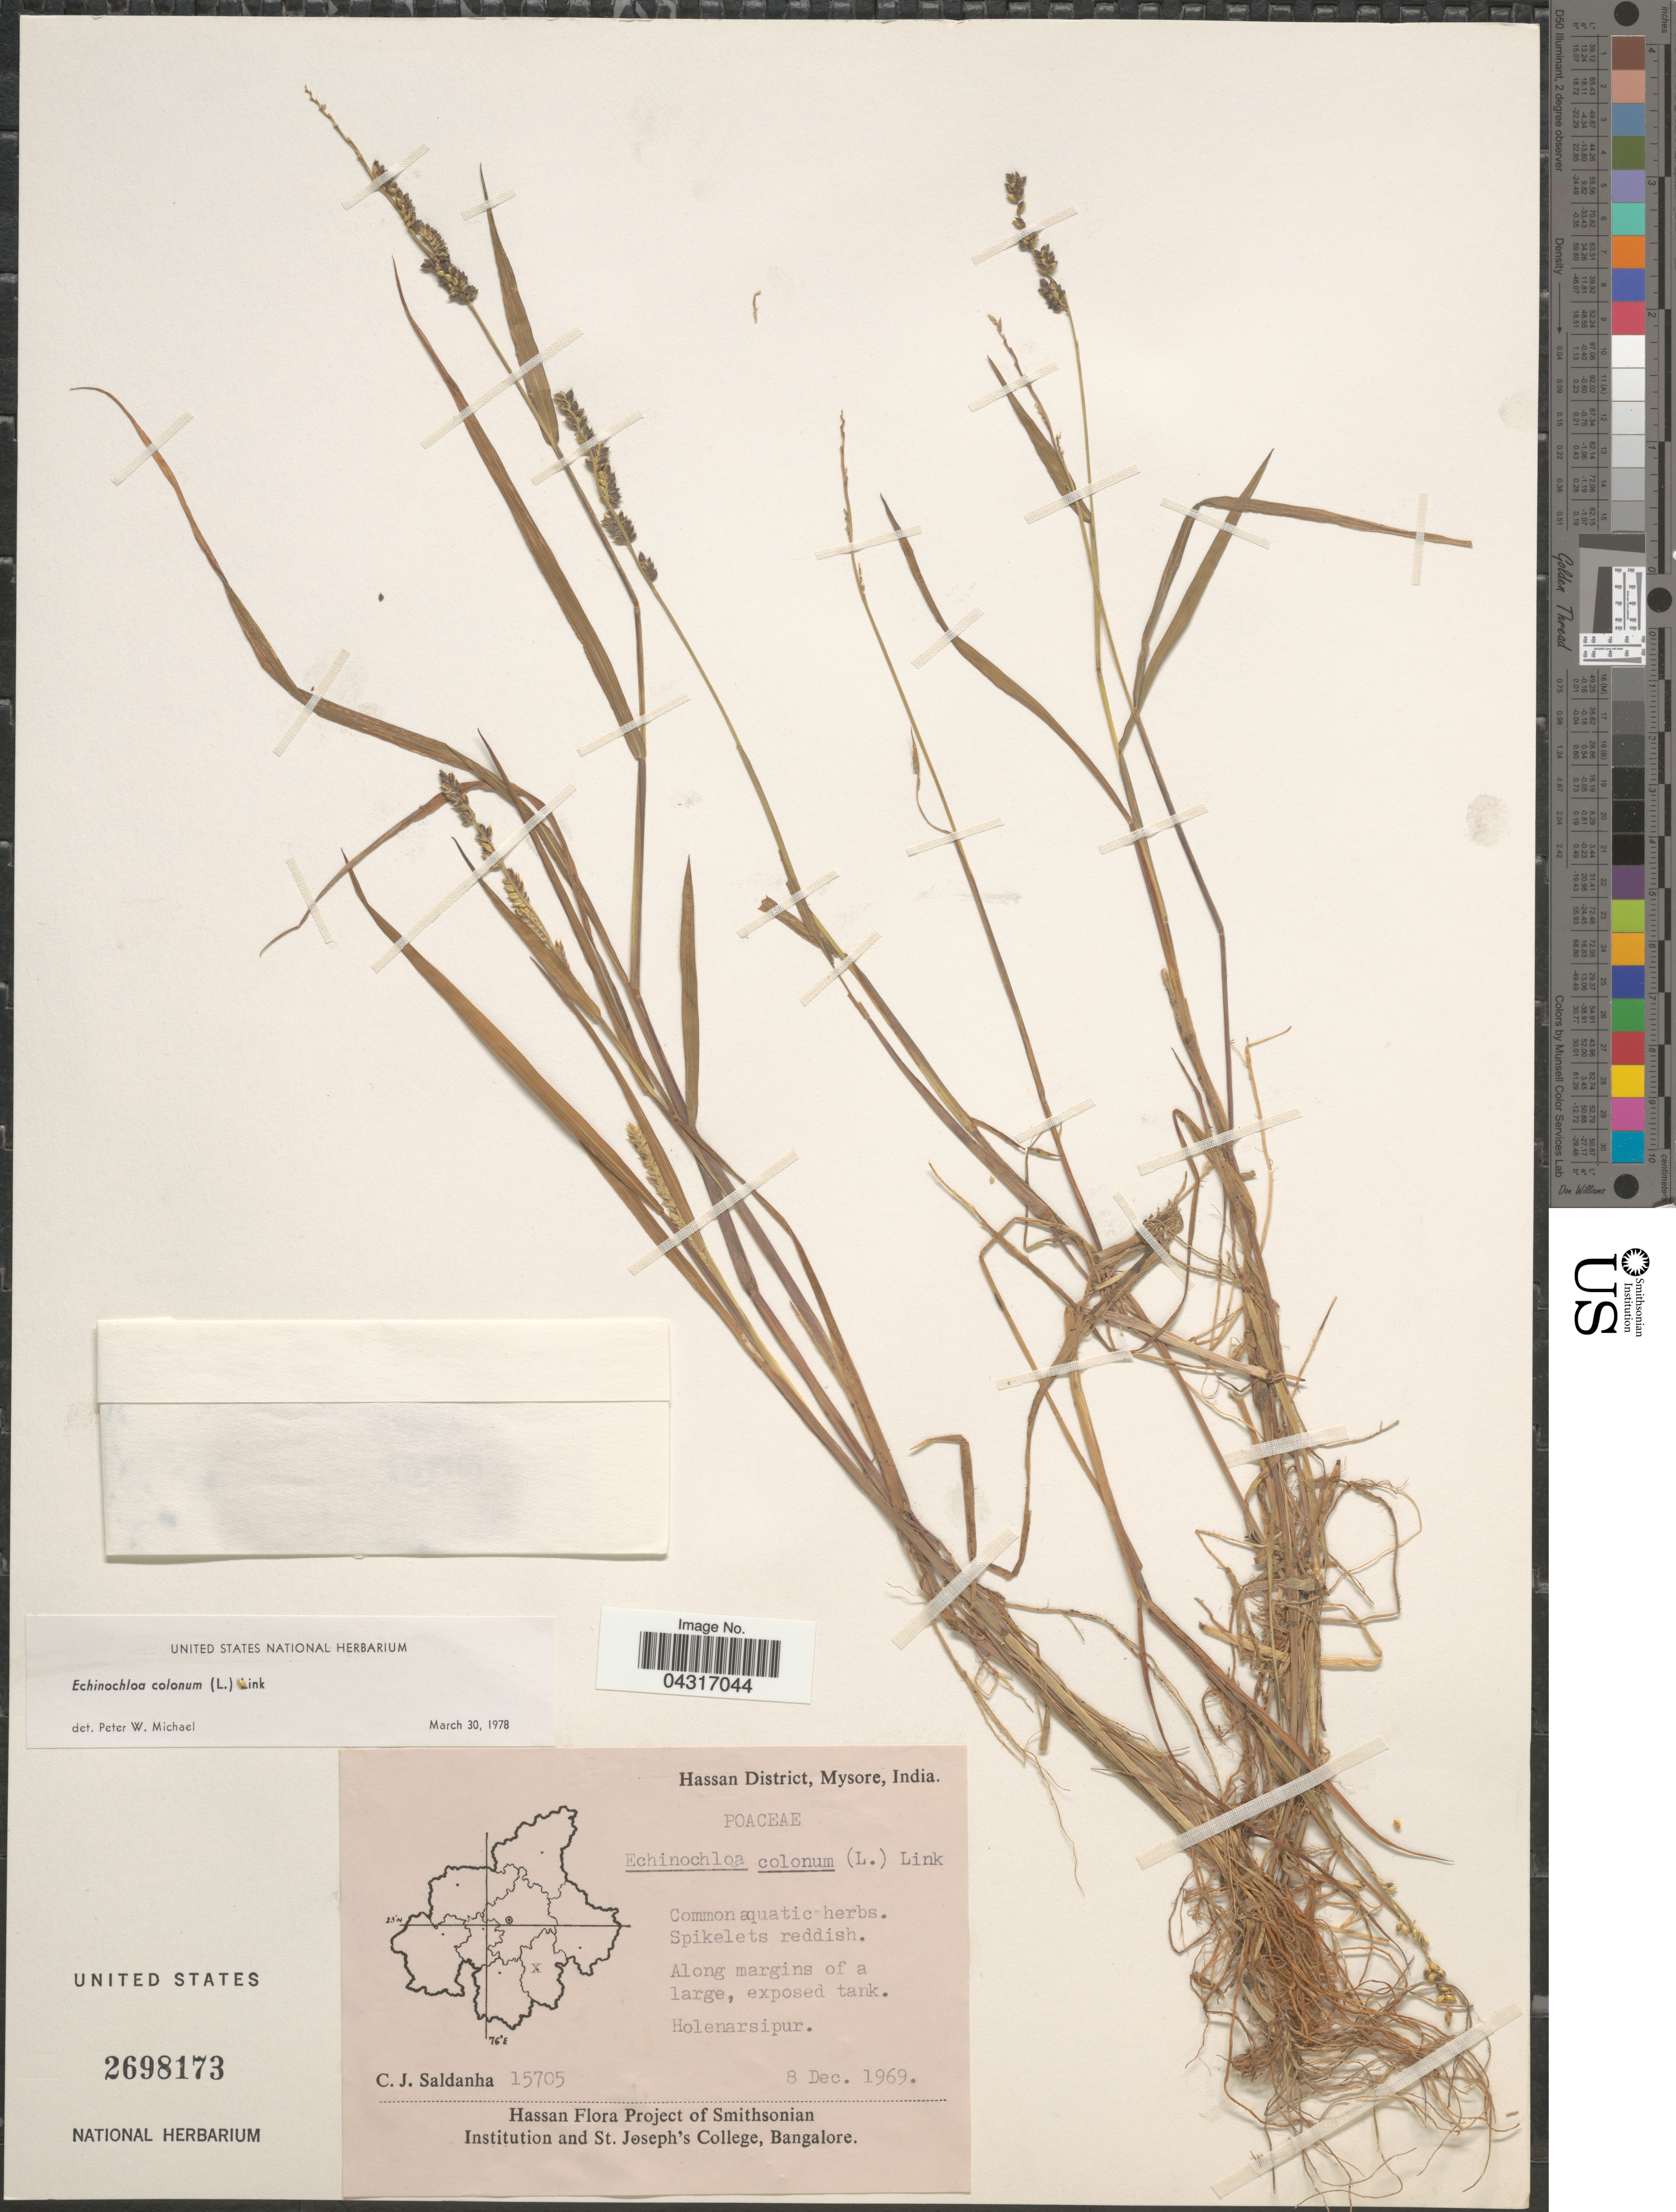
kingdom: Plantae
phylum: Tracheophyta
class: Liliopsida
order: Poales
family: Poaceae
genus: Echinochloa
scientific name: Echinochloa colona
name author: (L.) Link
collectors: C. J. Saldanha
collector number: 15705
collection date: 1969-12-08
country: India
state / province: Karnataka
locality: Hassan District, Mysore. Holenarsipur.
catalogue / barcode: US 2698173